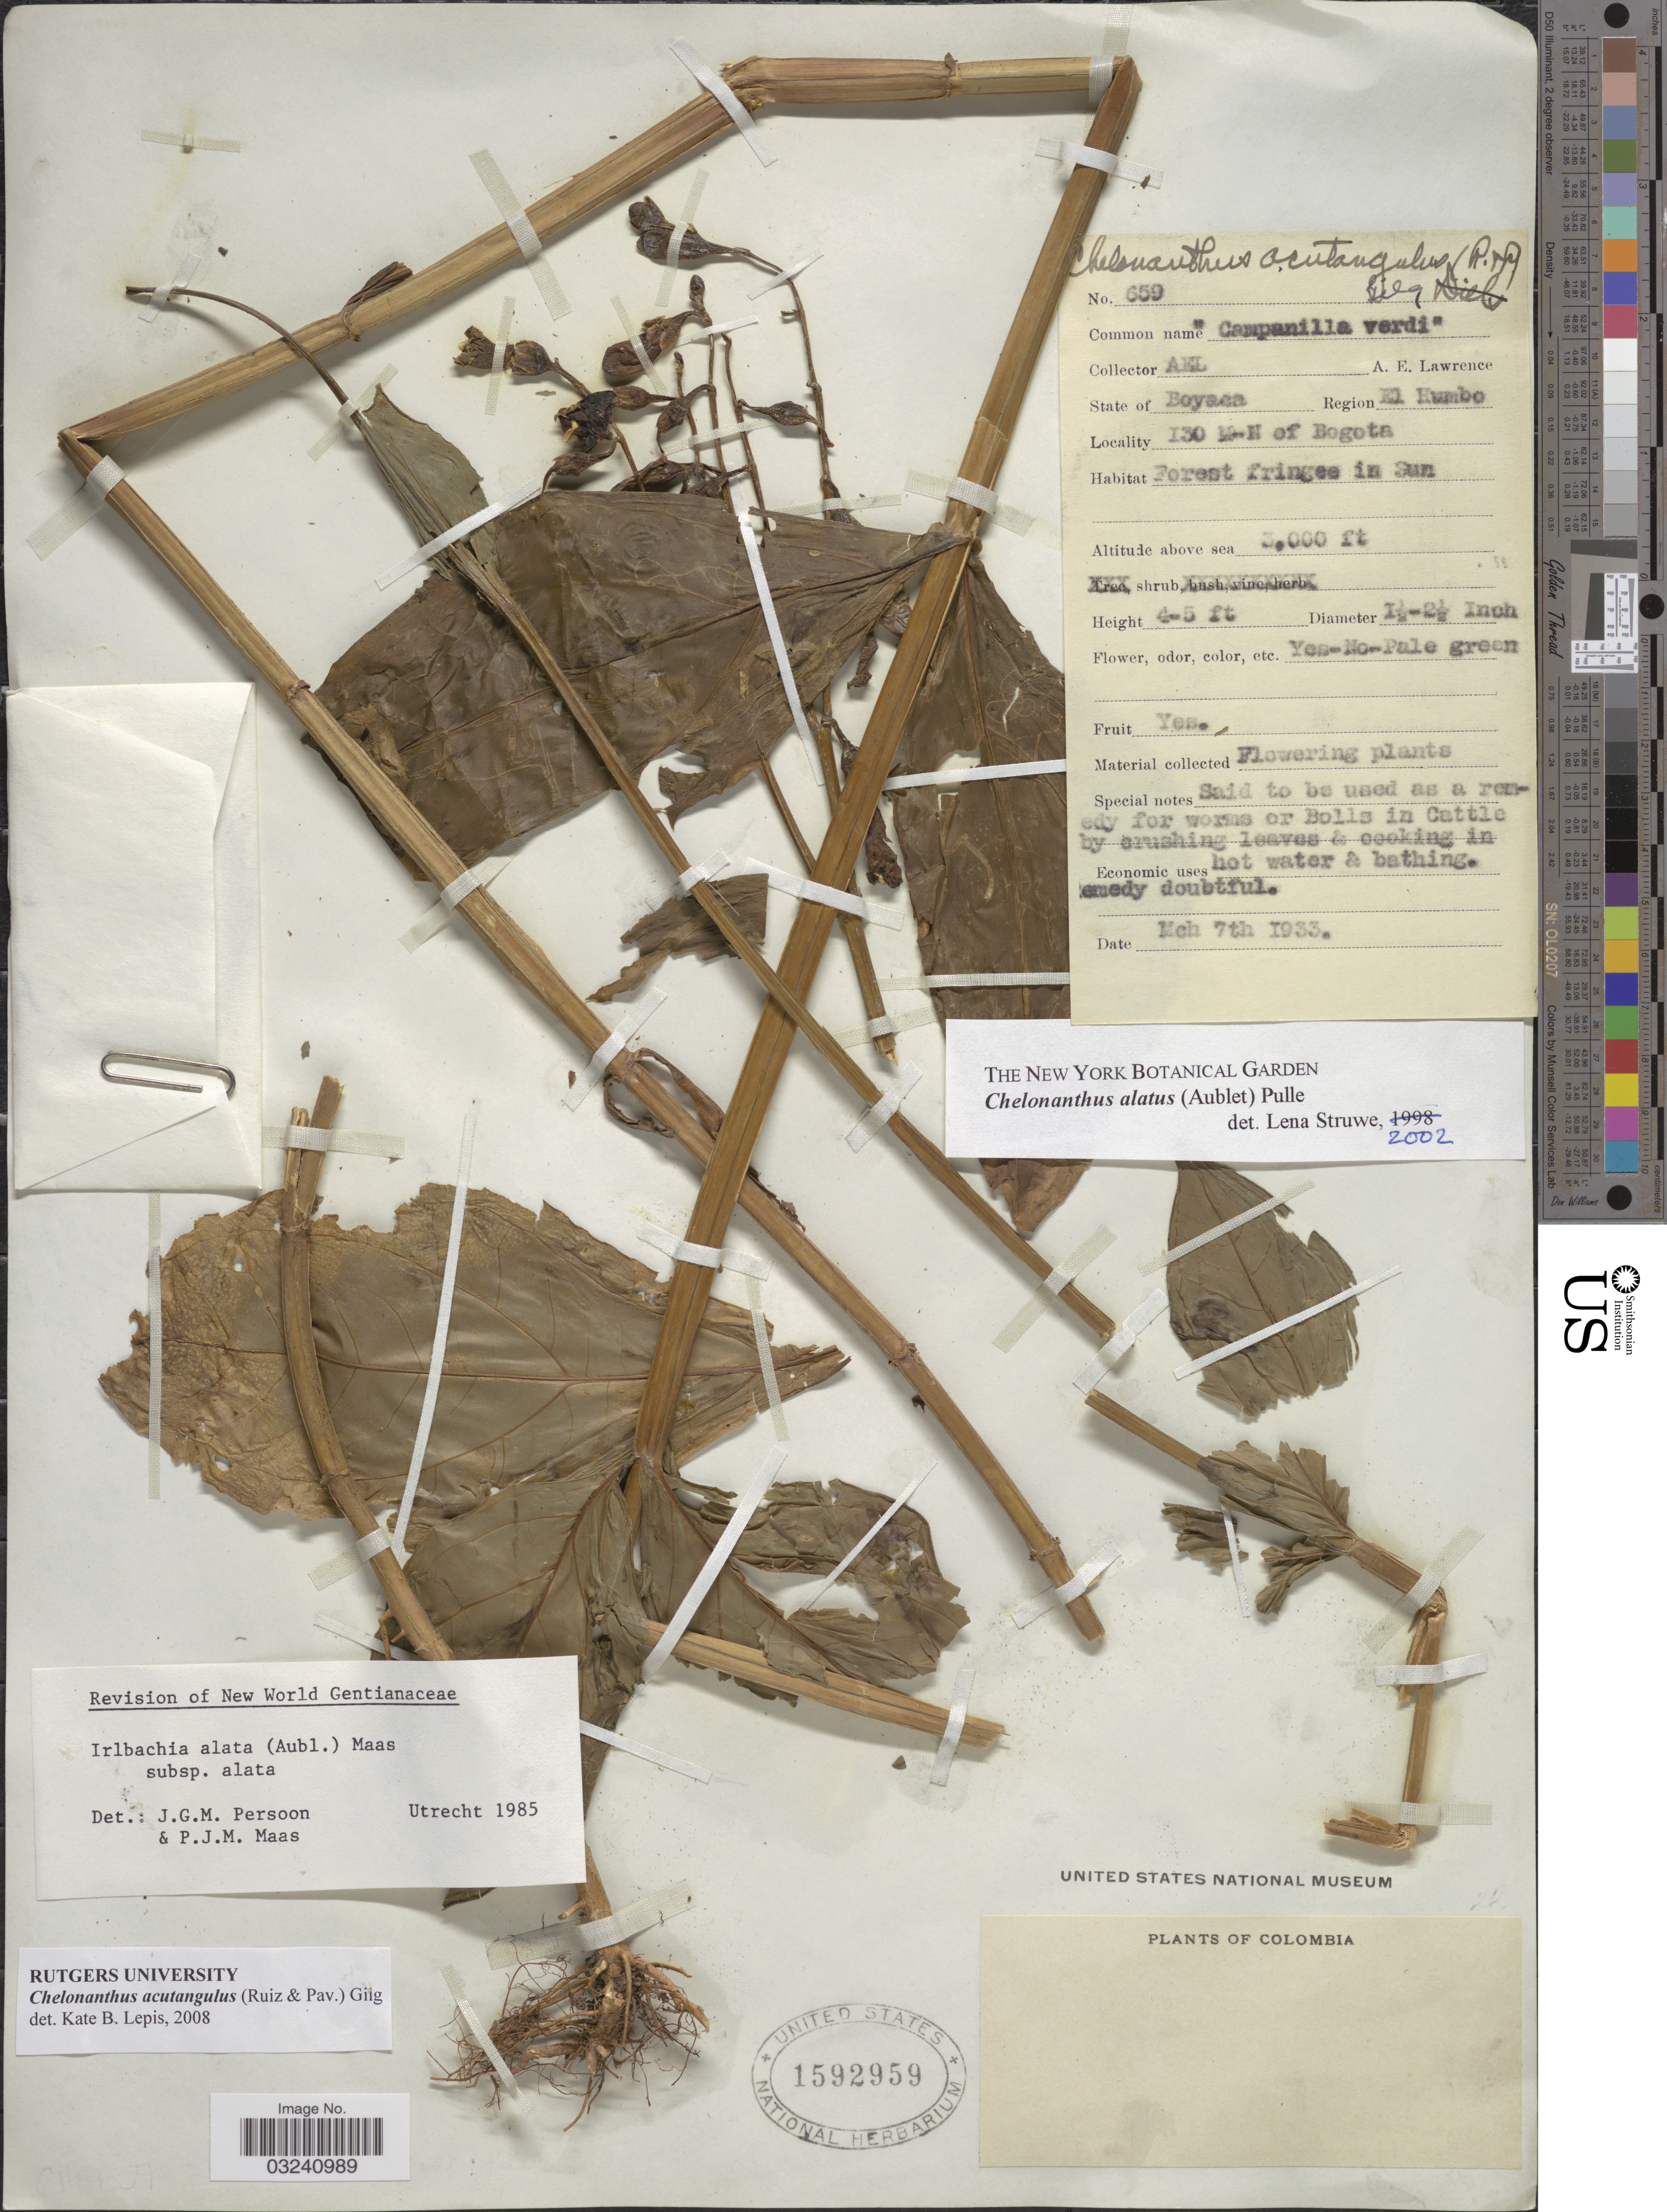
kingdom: Plantae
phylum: Tracheophyta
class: Magnoliopsida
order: Gentianales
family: Gentianaceae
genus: Chelonanthus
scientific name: Chelonanthus acutangulus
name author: (Ruiz & Pav.) Gilg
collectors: A. Lawrence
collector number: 659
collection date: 1933-03-07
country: Colombia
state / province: Boyacá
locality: Region El Humbo. 130 M-N [interpreted] of Bogota.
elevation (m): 914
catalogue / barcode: US 1592959